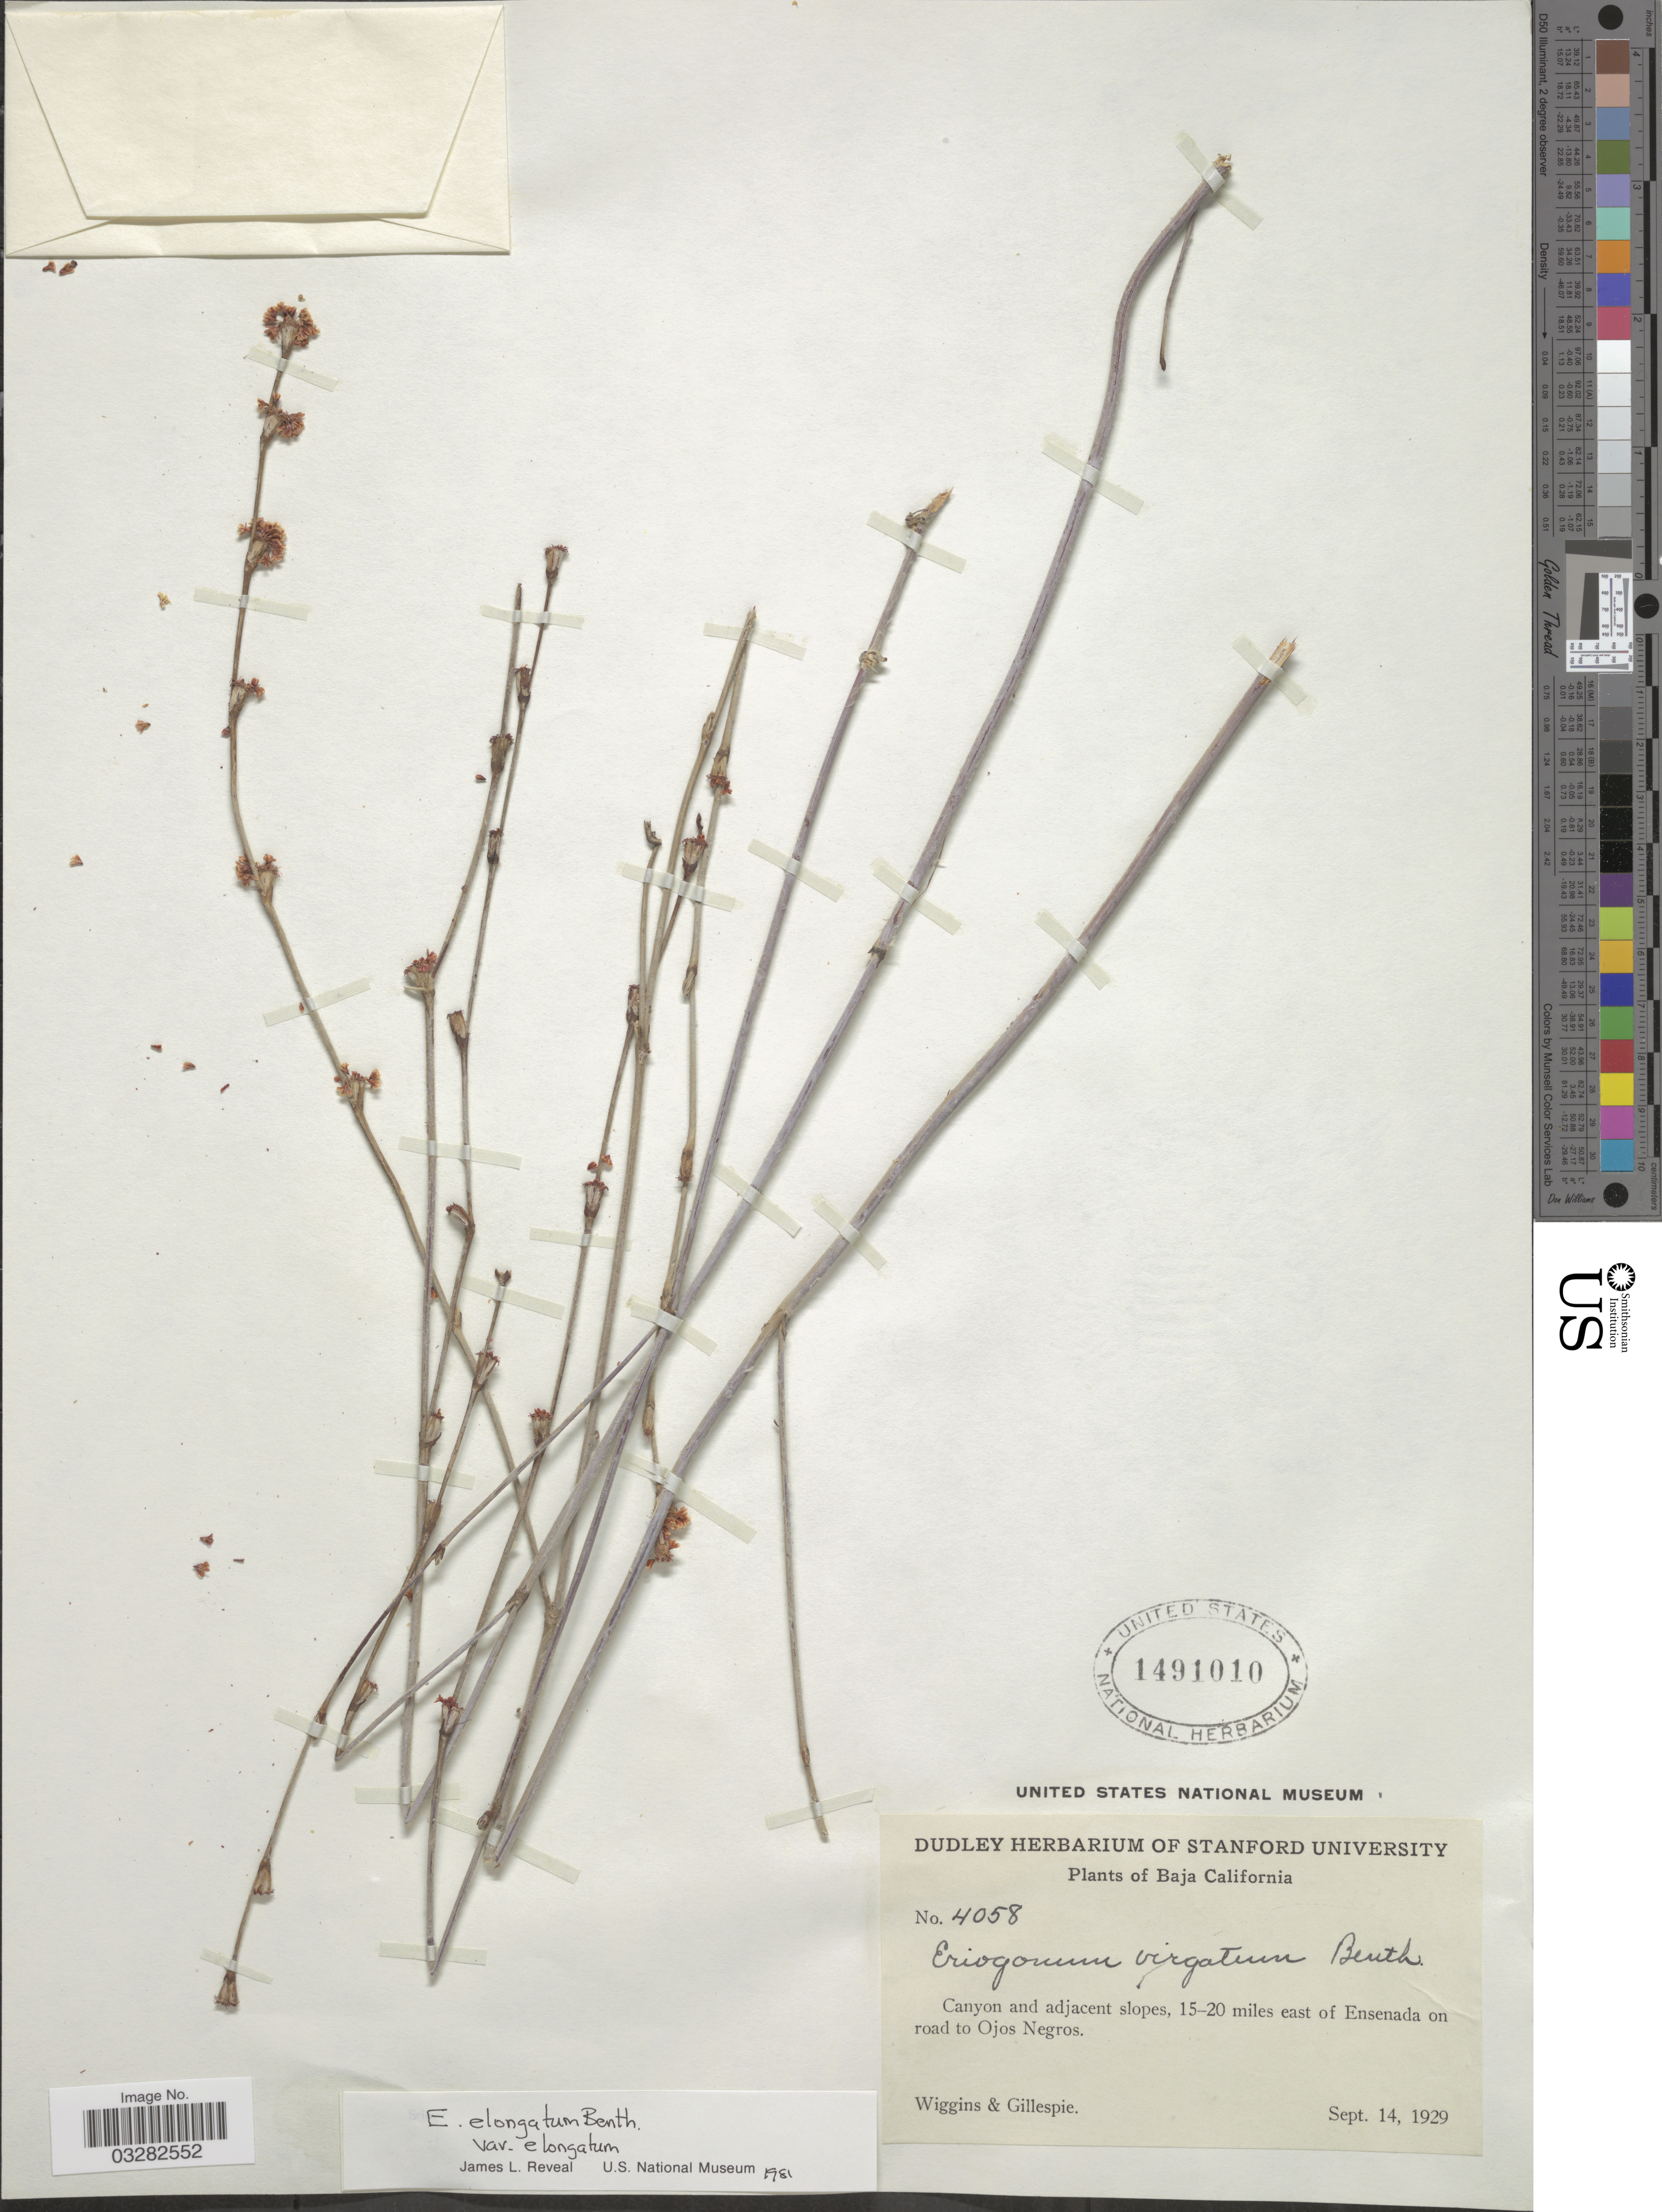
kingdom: Plantae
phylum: Tracheophyta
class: Magnoliopsida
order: Caryophyllales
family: Polygonaceae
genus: Eriogonum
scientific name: Eriogonum elongatum var. elongatum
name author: Benth.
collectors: -- Wiggins & -- Gillespie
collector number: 4058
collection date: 1929-09-14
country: Mexico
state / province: Baja California Norte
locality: Canyon and adjacent slopes, 15-20 miles east of Ensenada on road to Ojos Negros.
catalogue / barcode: US 1491010